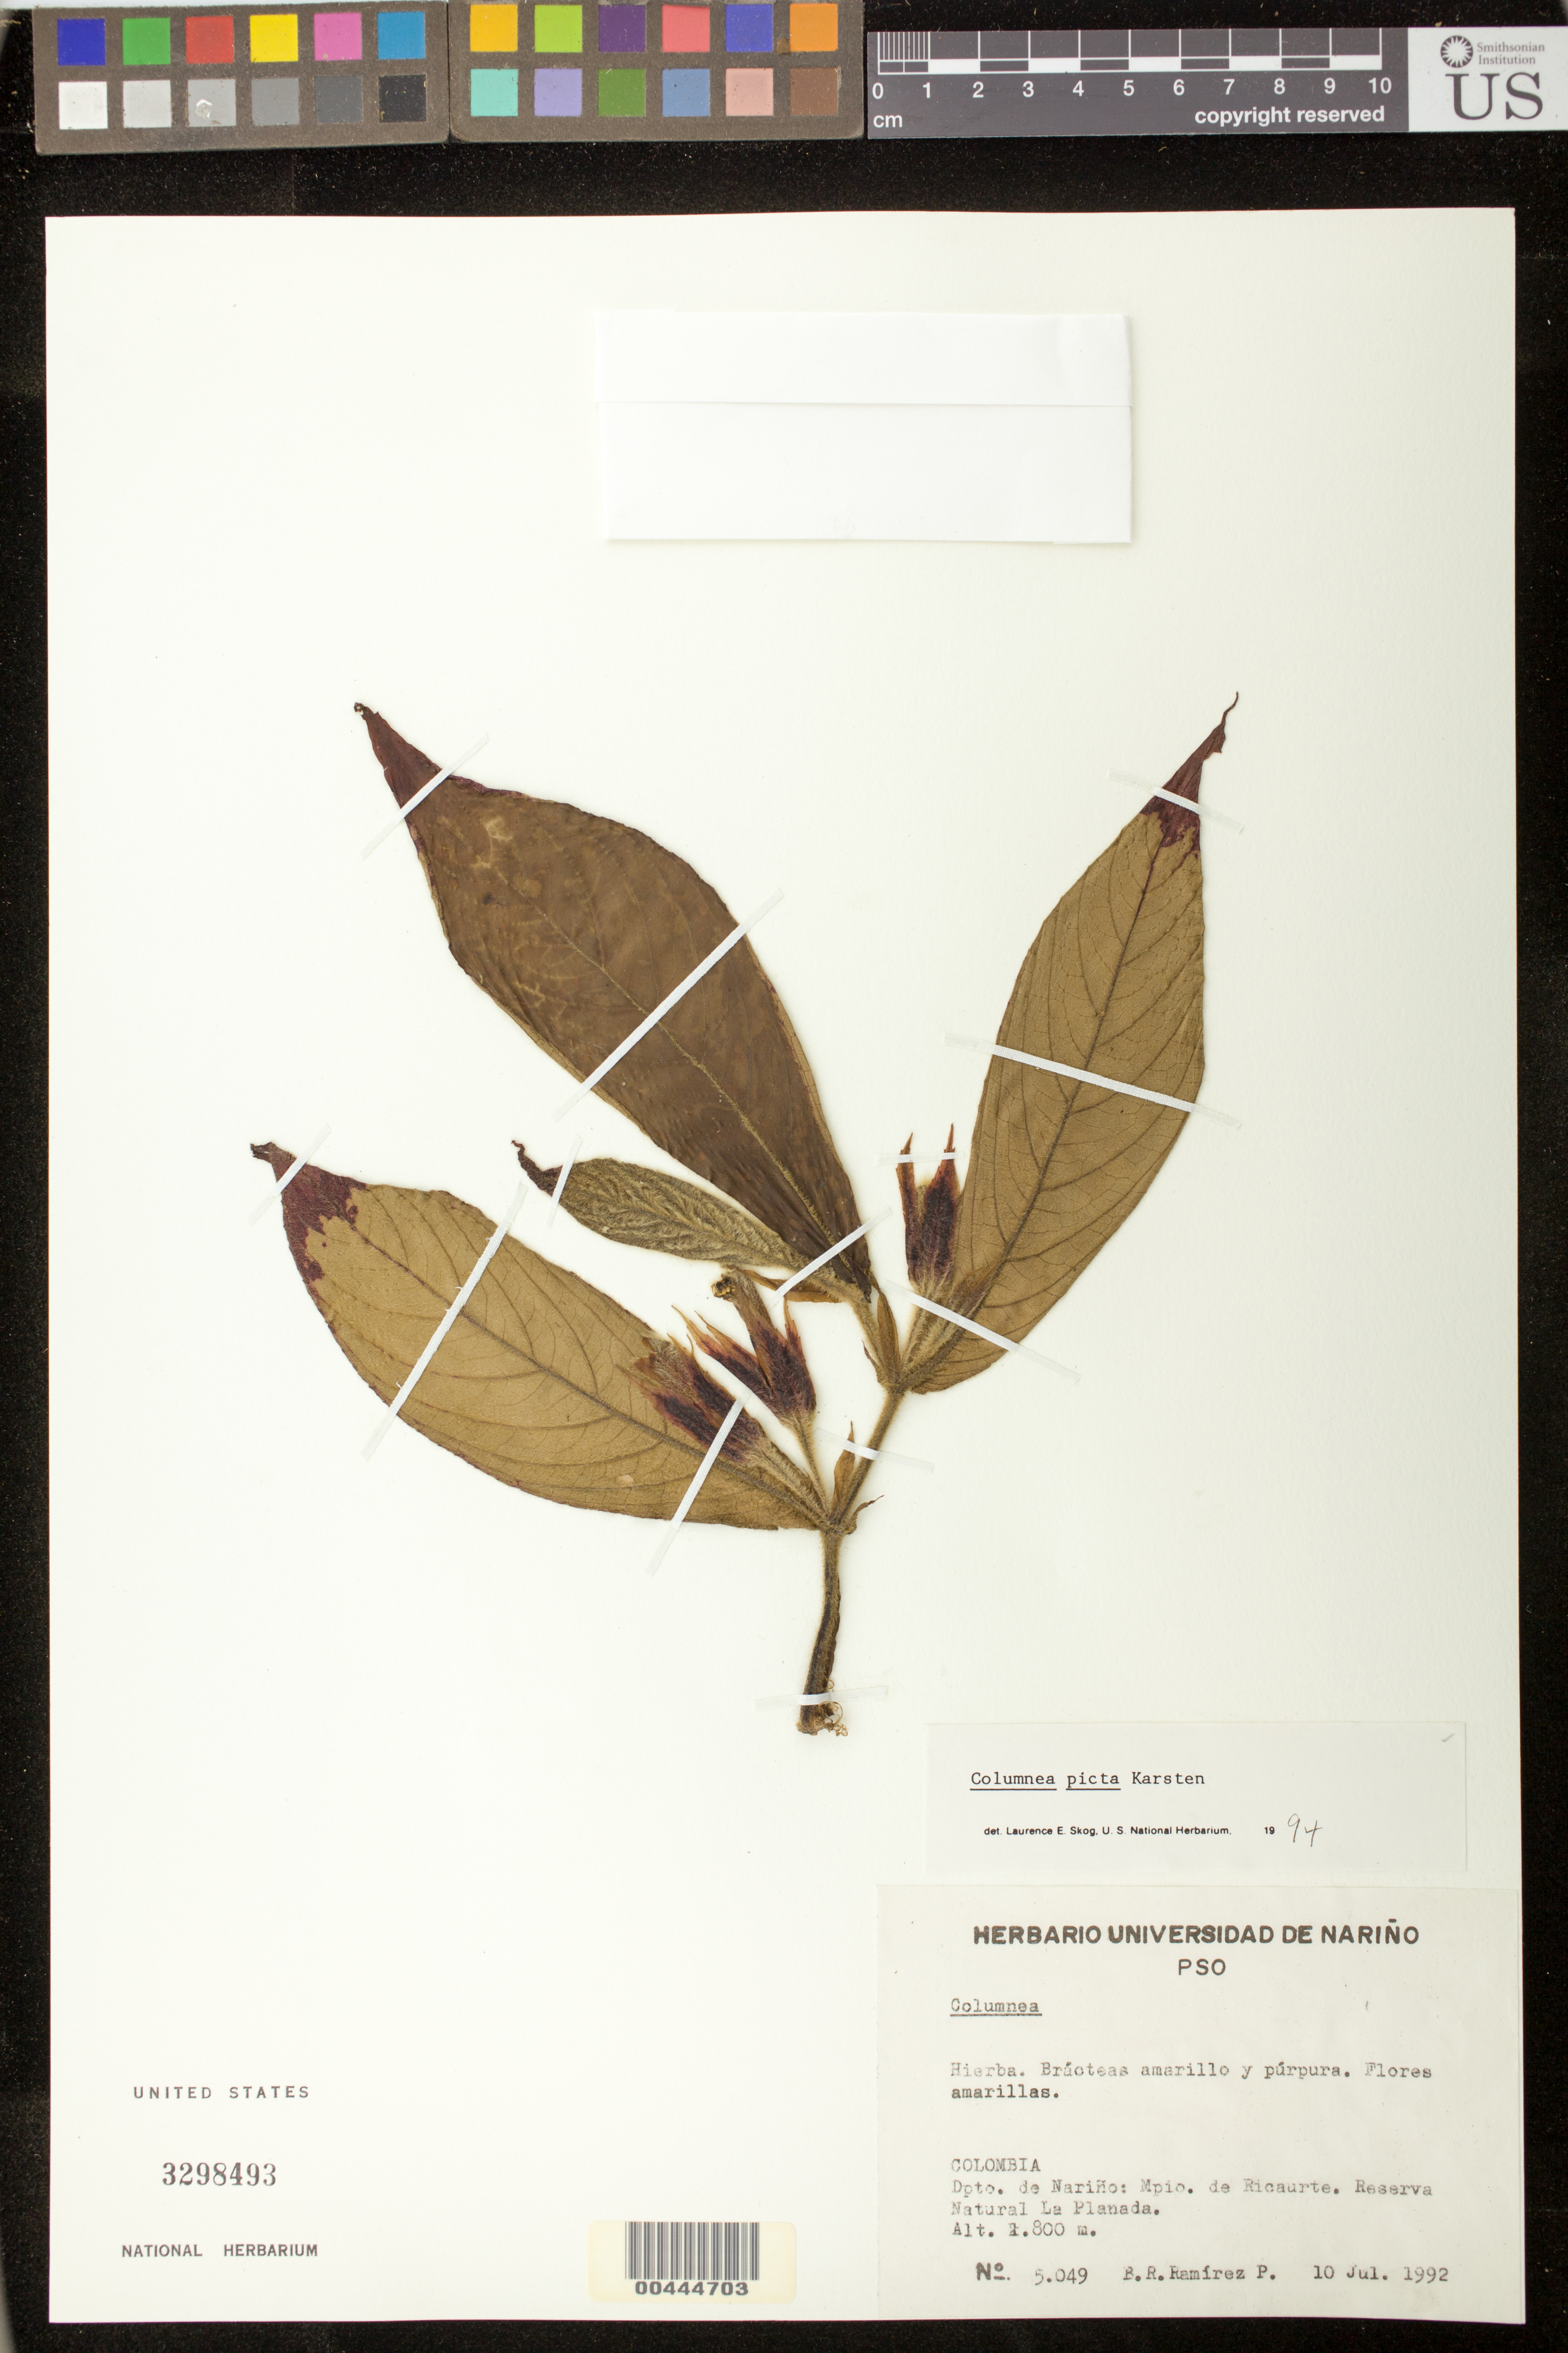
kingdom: Plantae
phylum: Tracheophyta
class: Magnoliopsida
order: Lamiales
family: Gesneriaceae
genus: Columnea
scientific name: Columnea karsteniana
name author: Singh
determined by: Skog, Laurence E.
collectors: B. R. Ramirez P.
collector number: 5049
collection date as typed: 10 Jul 1992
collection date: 1992-07-10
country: Colombia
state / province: Nariño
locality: Ricaurte mun., La planada natural reserve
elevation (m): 1800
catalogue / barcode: US 3298493